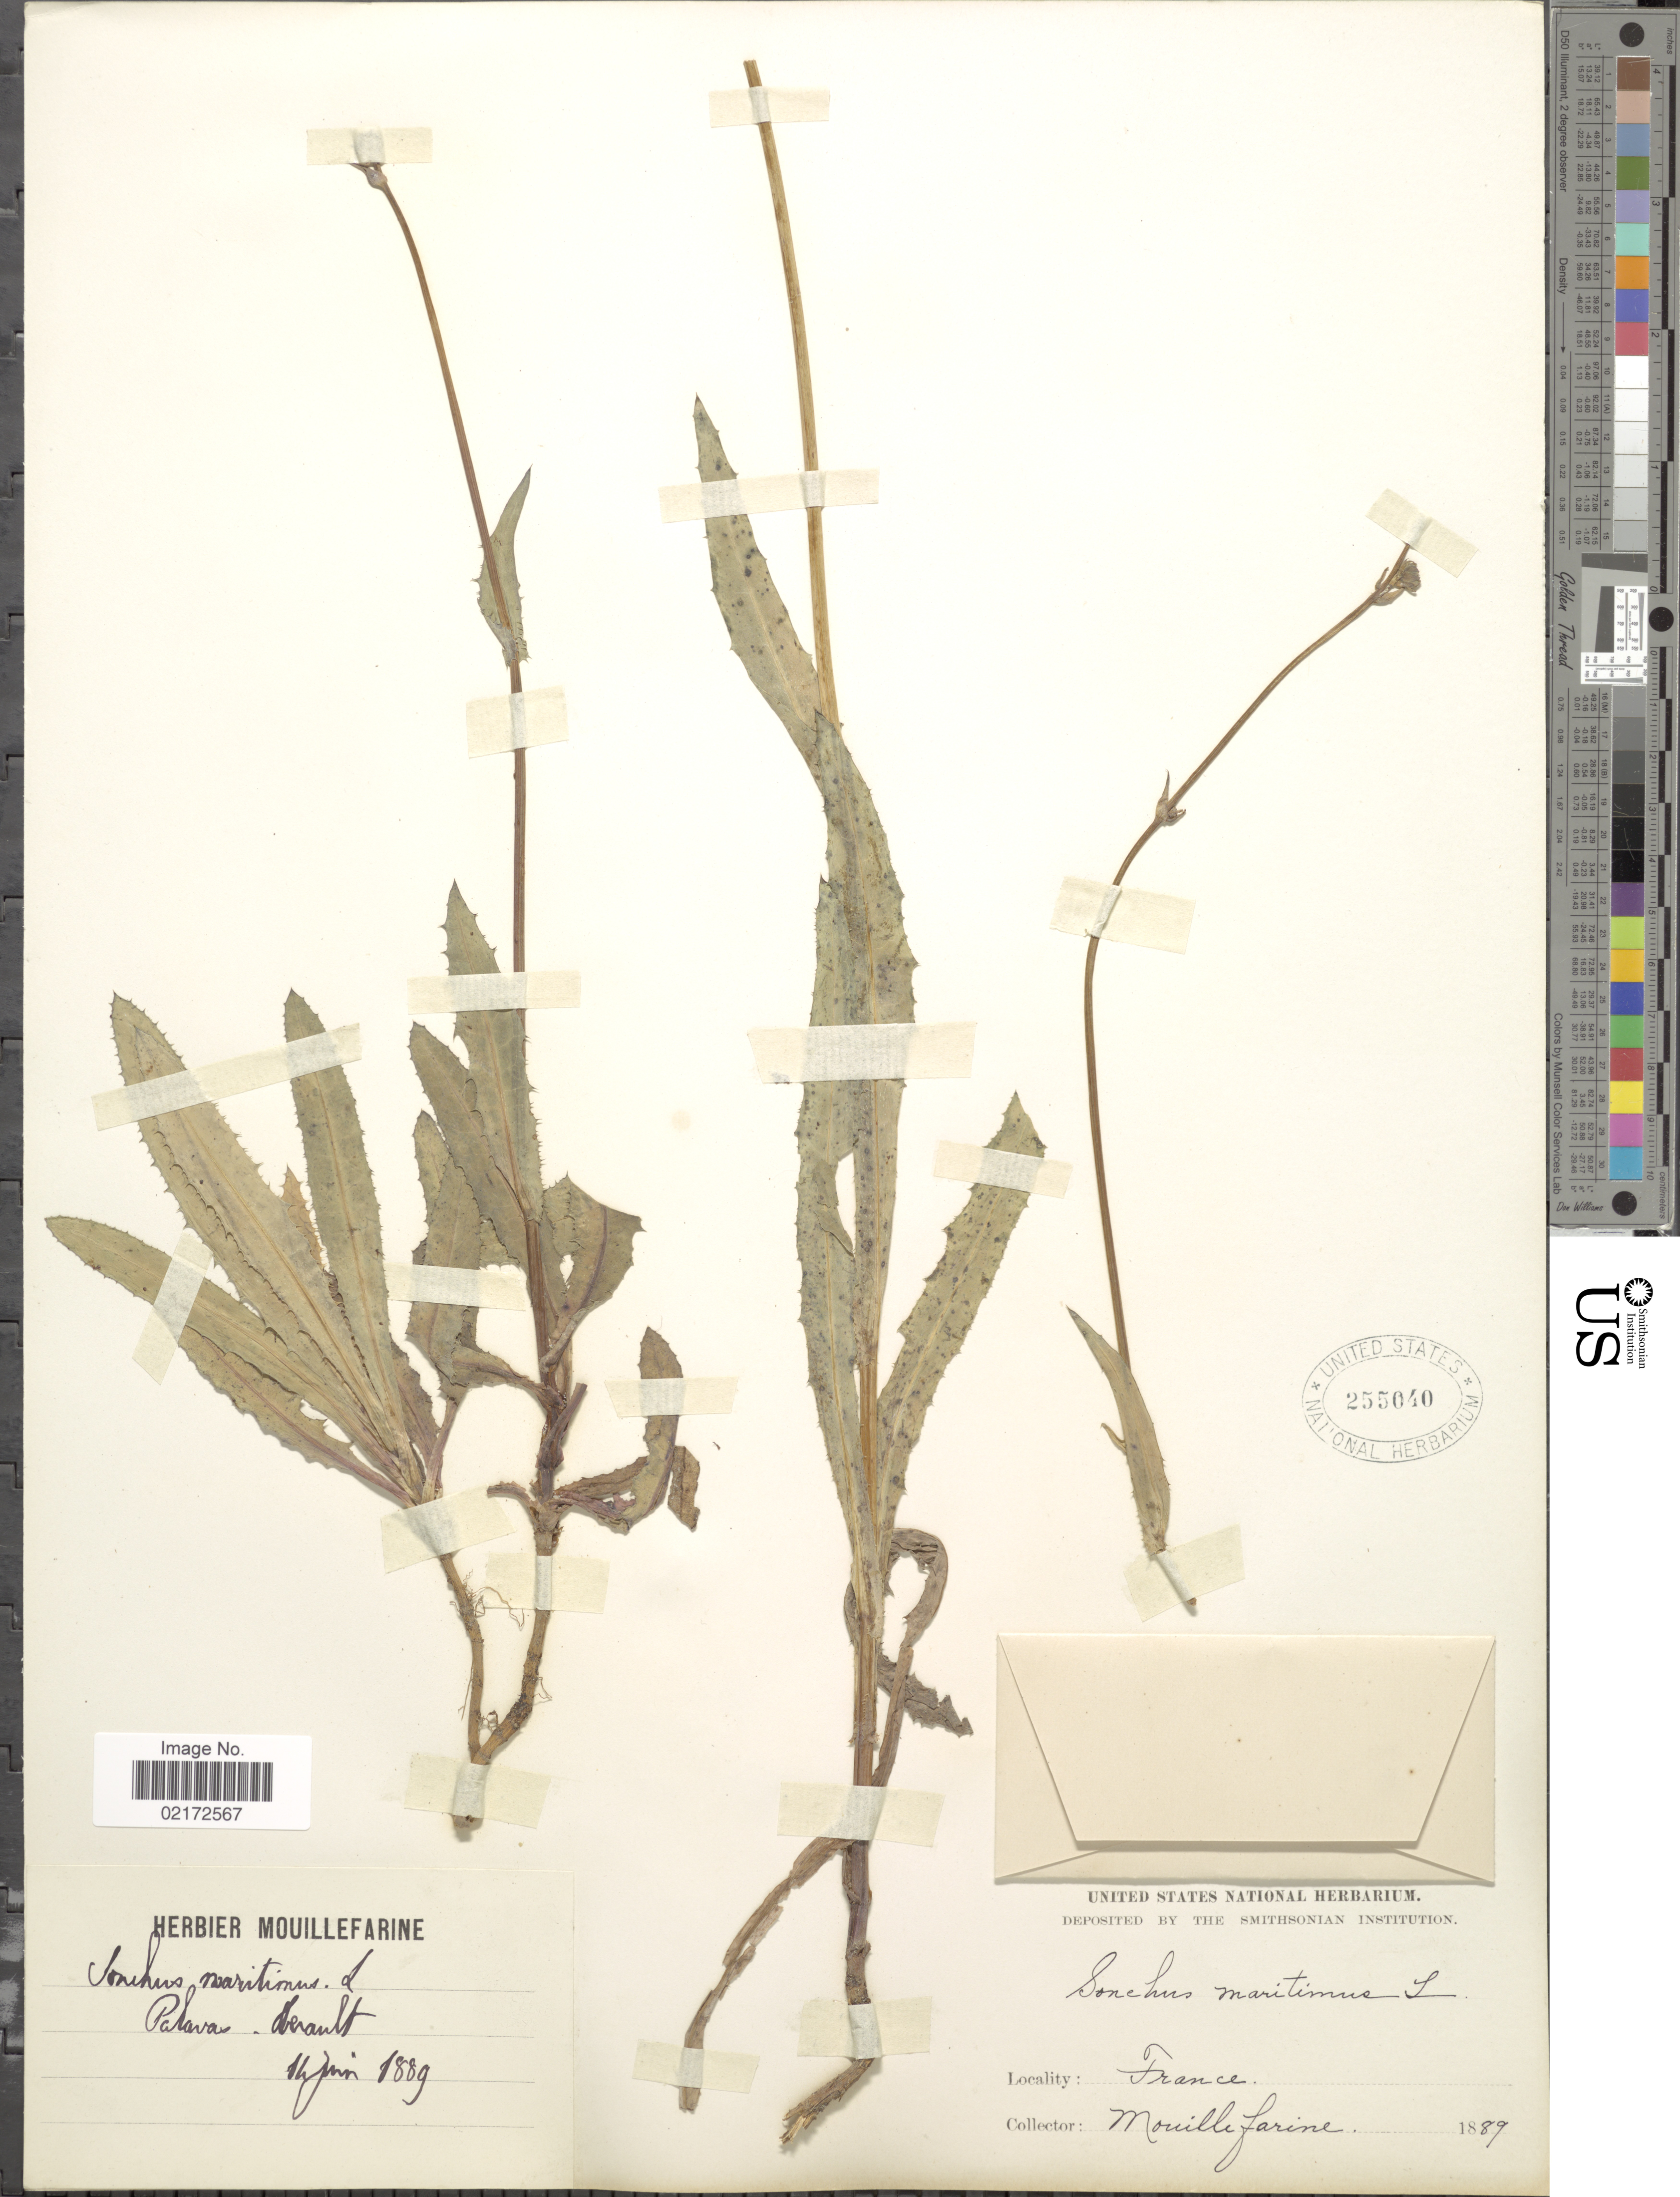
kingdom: Plantae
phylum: Tracheophyta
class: Magnoliopsida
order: Asterales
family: Asteraceae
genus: Sonchus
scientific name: Sonchus maritimus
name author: L.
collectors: A. Mouillefarine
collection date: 1889-06-14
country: France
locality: Palavas - Herault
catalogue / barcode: US 255040